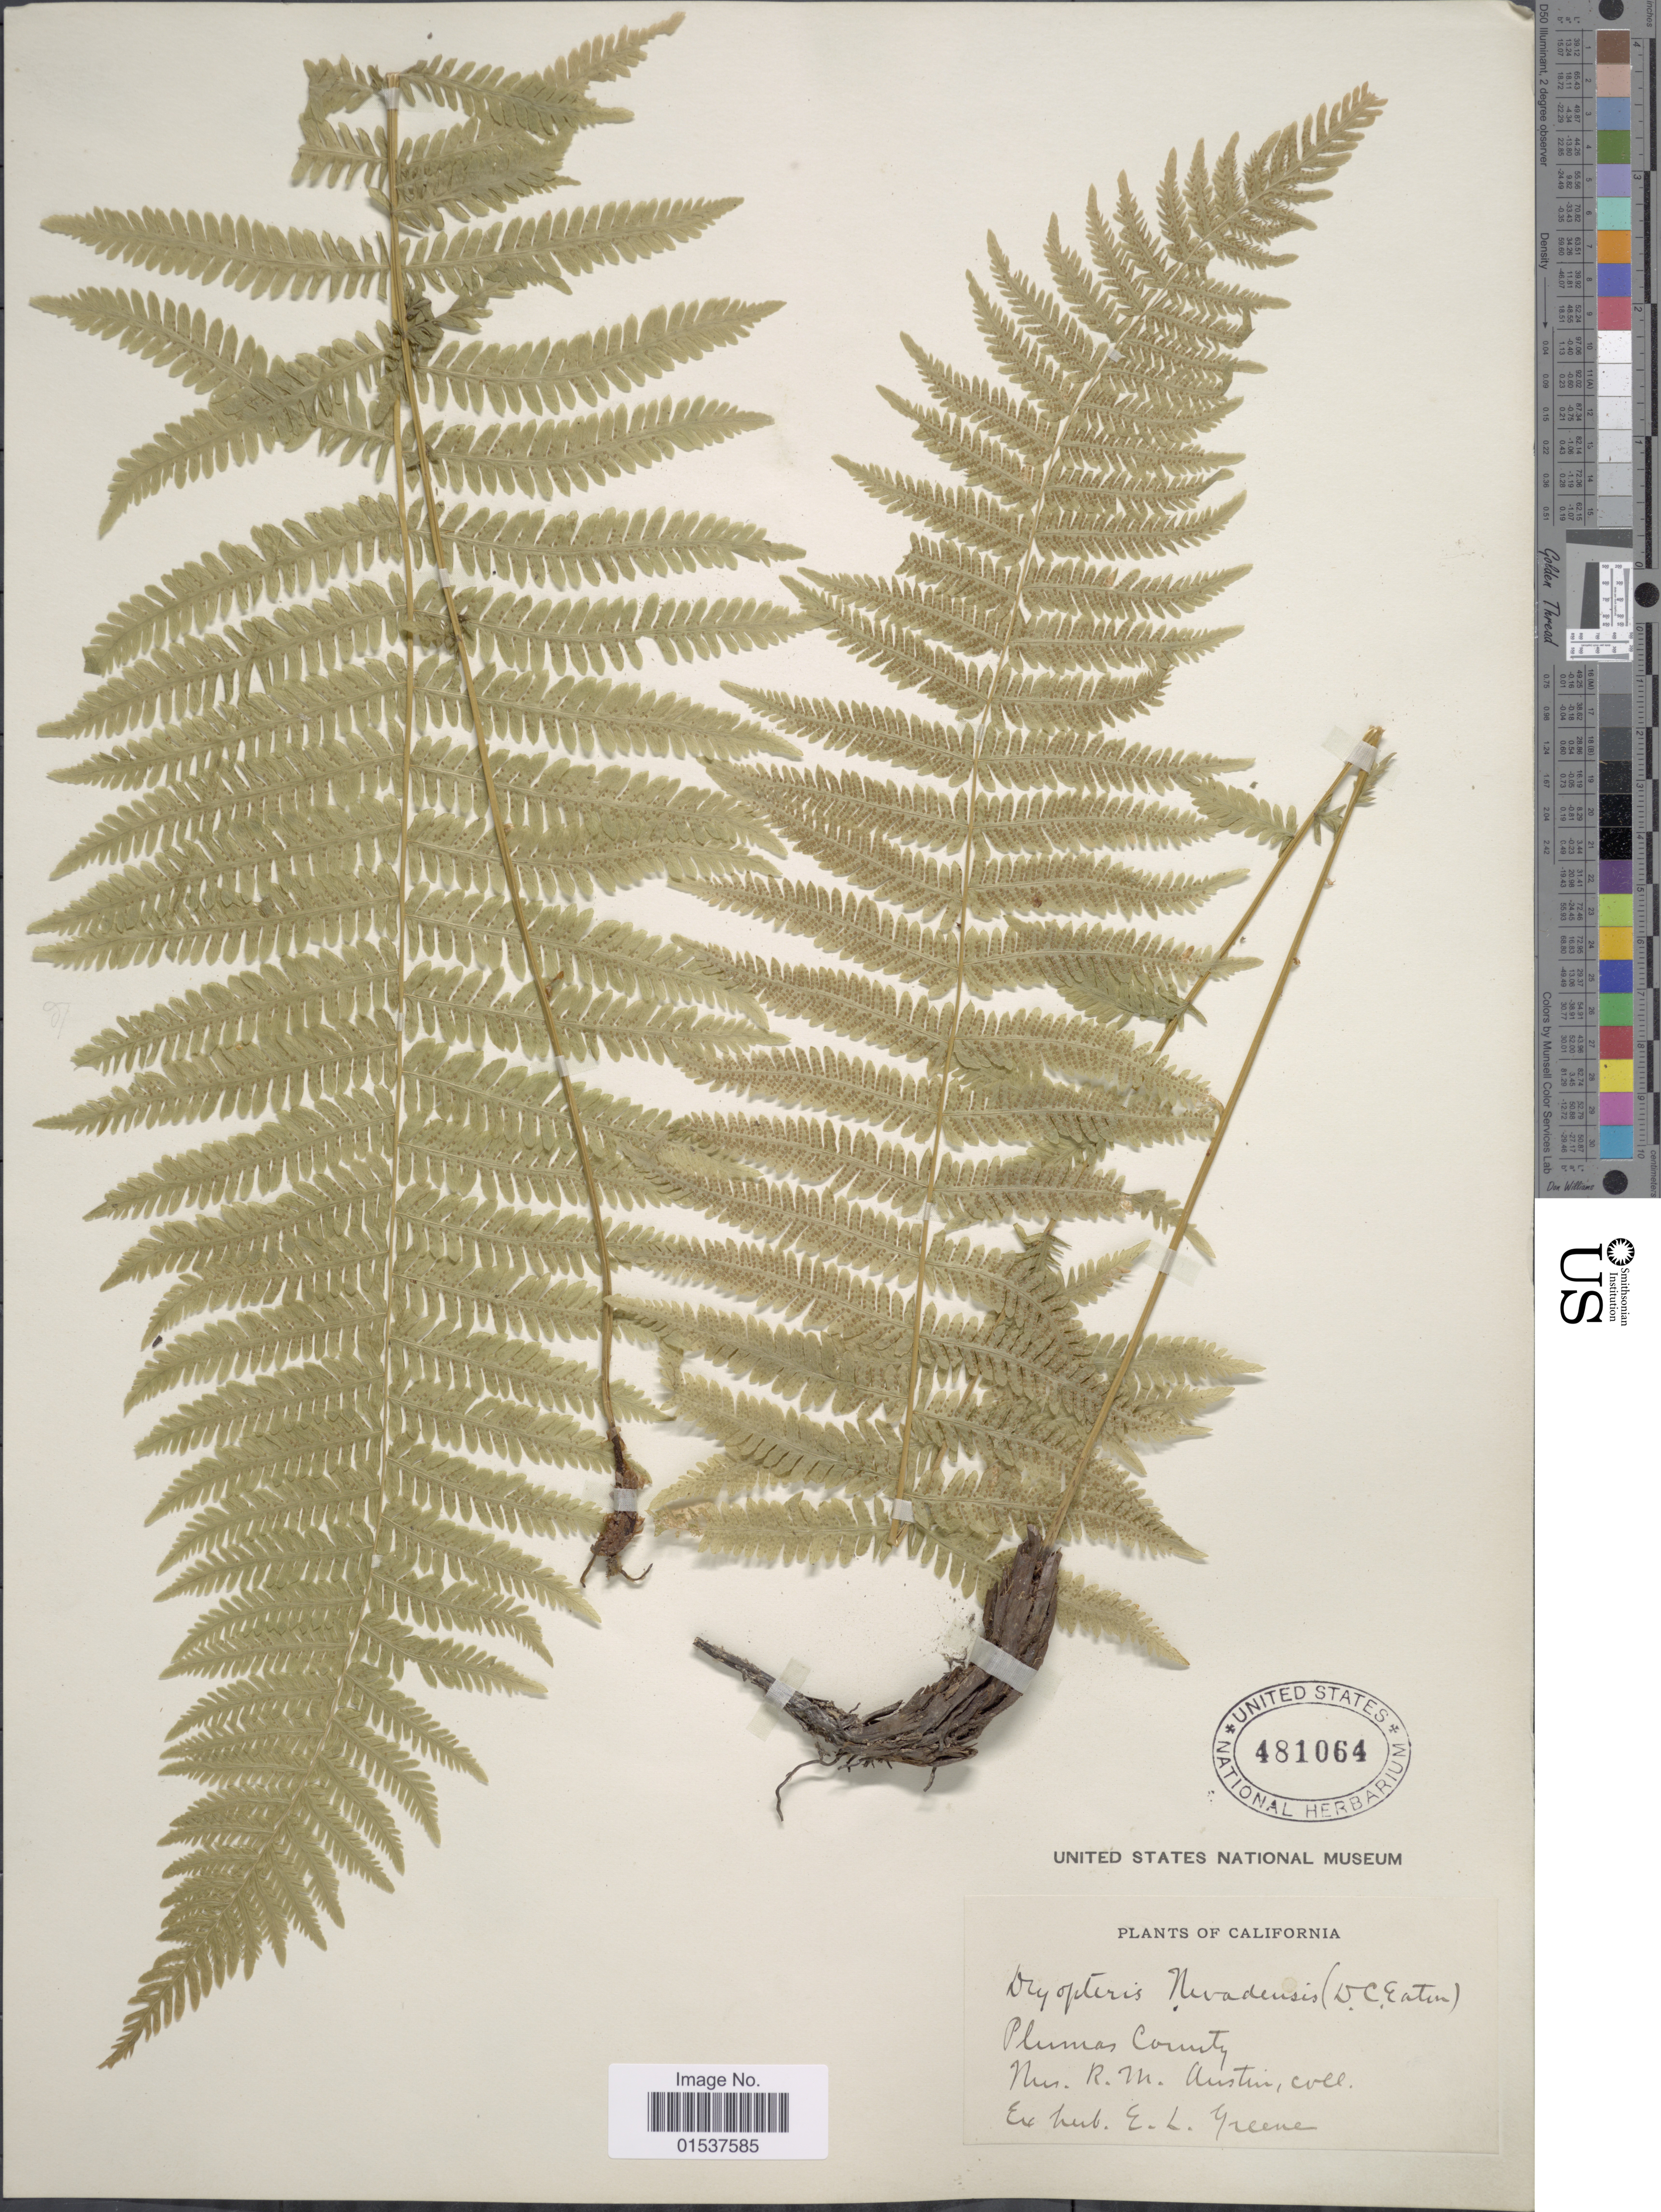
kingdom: Plantae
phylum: Tracheophyta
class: Polypodiopsida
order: Polypodiales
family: Thelypteridaceae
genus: Parathelypteris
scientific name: Parathelypteris nevadensis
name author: (Baker) Holttum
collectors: R. Austin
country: United States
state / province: California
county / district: Plumas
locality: Plumas County.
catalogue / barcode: US 481064